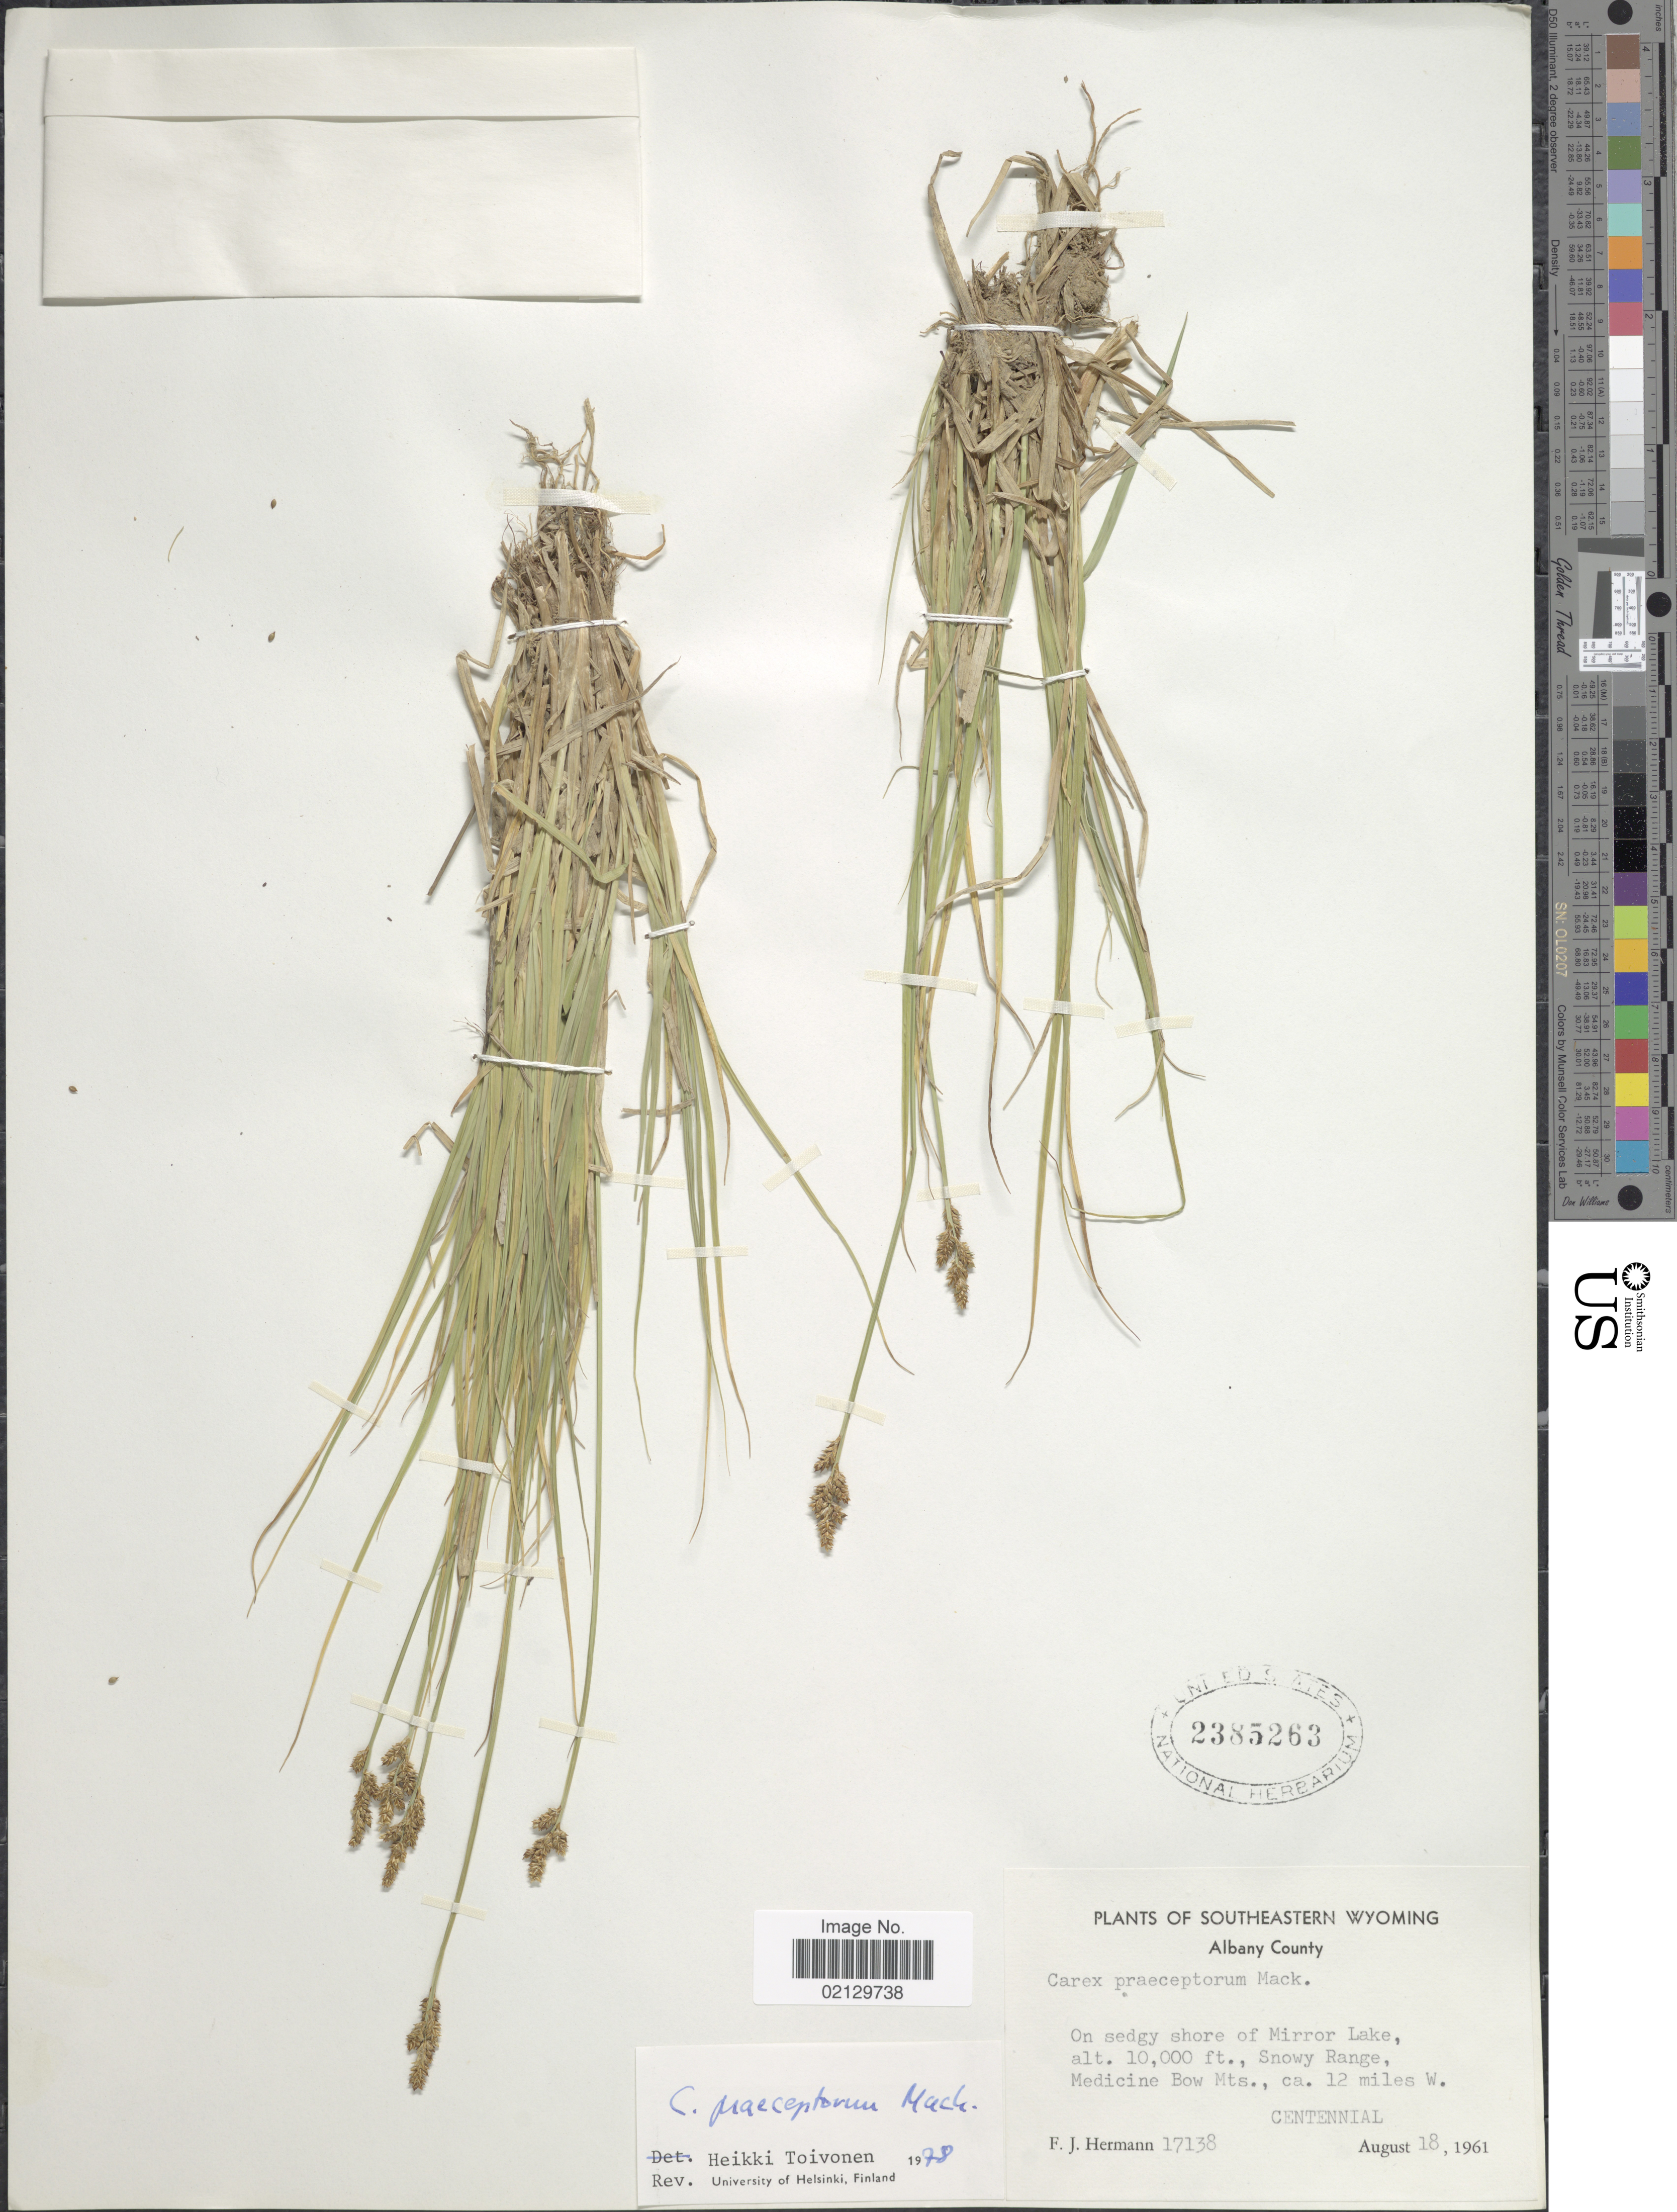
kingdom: Plantae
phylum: Tracheophyta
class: Liliopsida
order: Poales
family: Cyperaceae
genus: Carex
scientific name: Carex praeceptorum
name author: Mack.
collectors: F. J. Hermann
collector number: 17138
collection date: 1961-08-18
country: United States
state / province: Wyoming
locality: Southeastern Wyoming, Albany County. On sedgy shore of Mirror Lake, Snowy Range, Medicine Bow Mts., ca. 12 miles W. Centennial.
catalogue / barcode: US 2385263